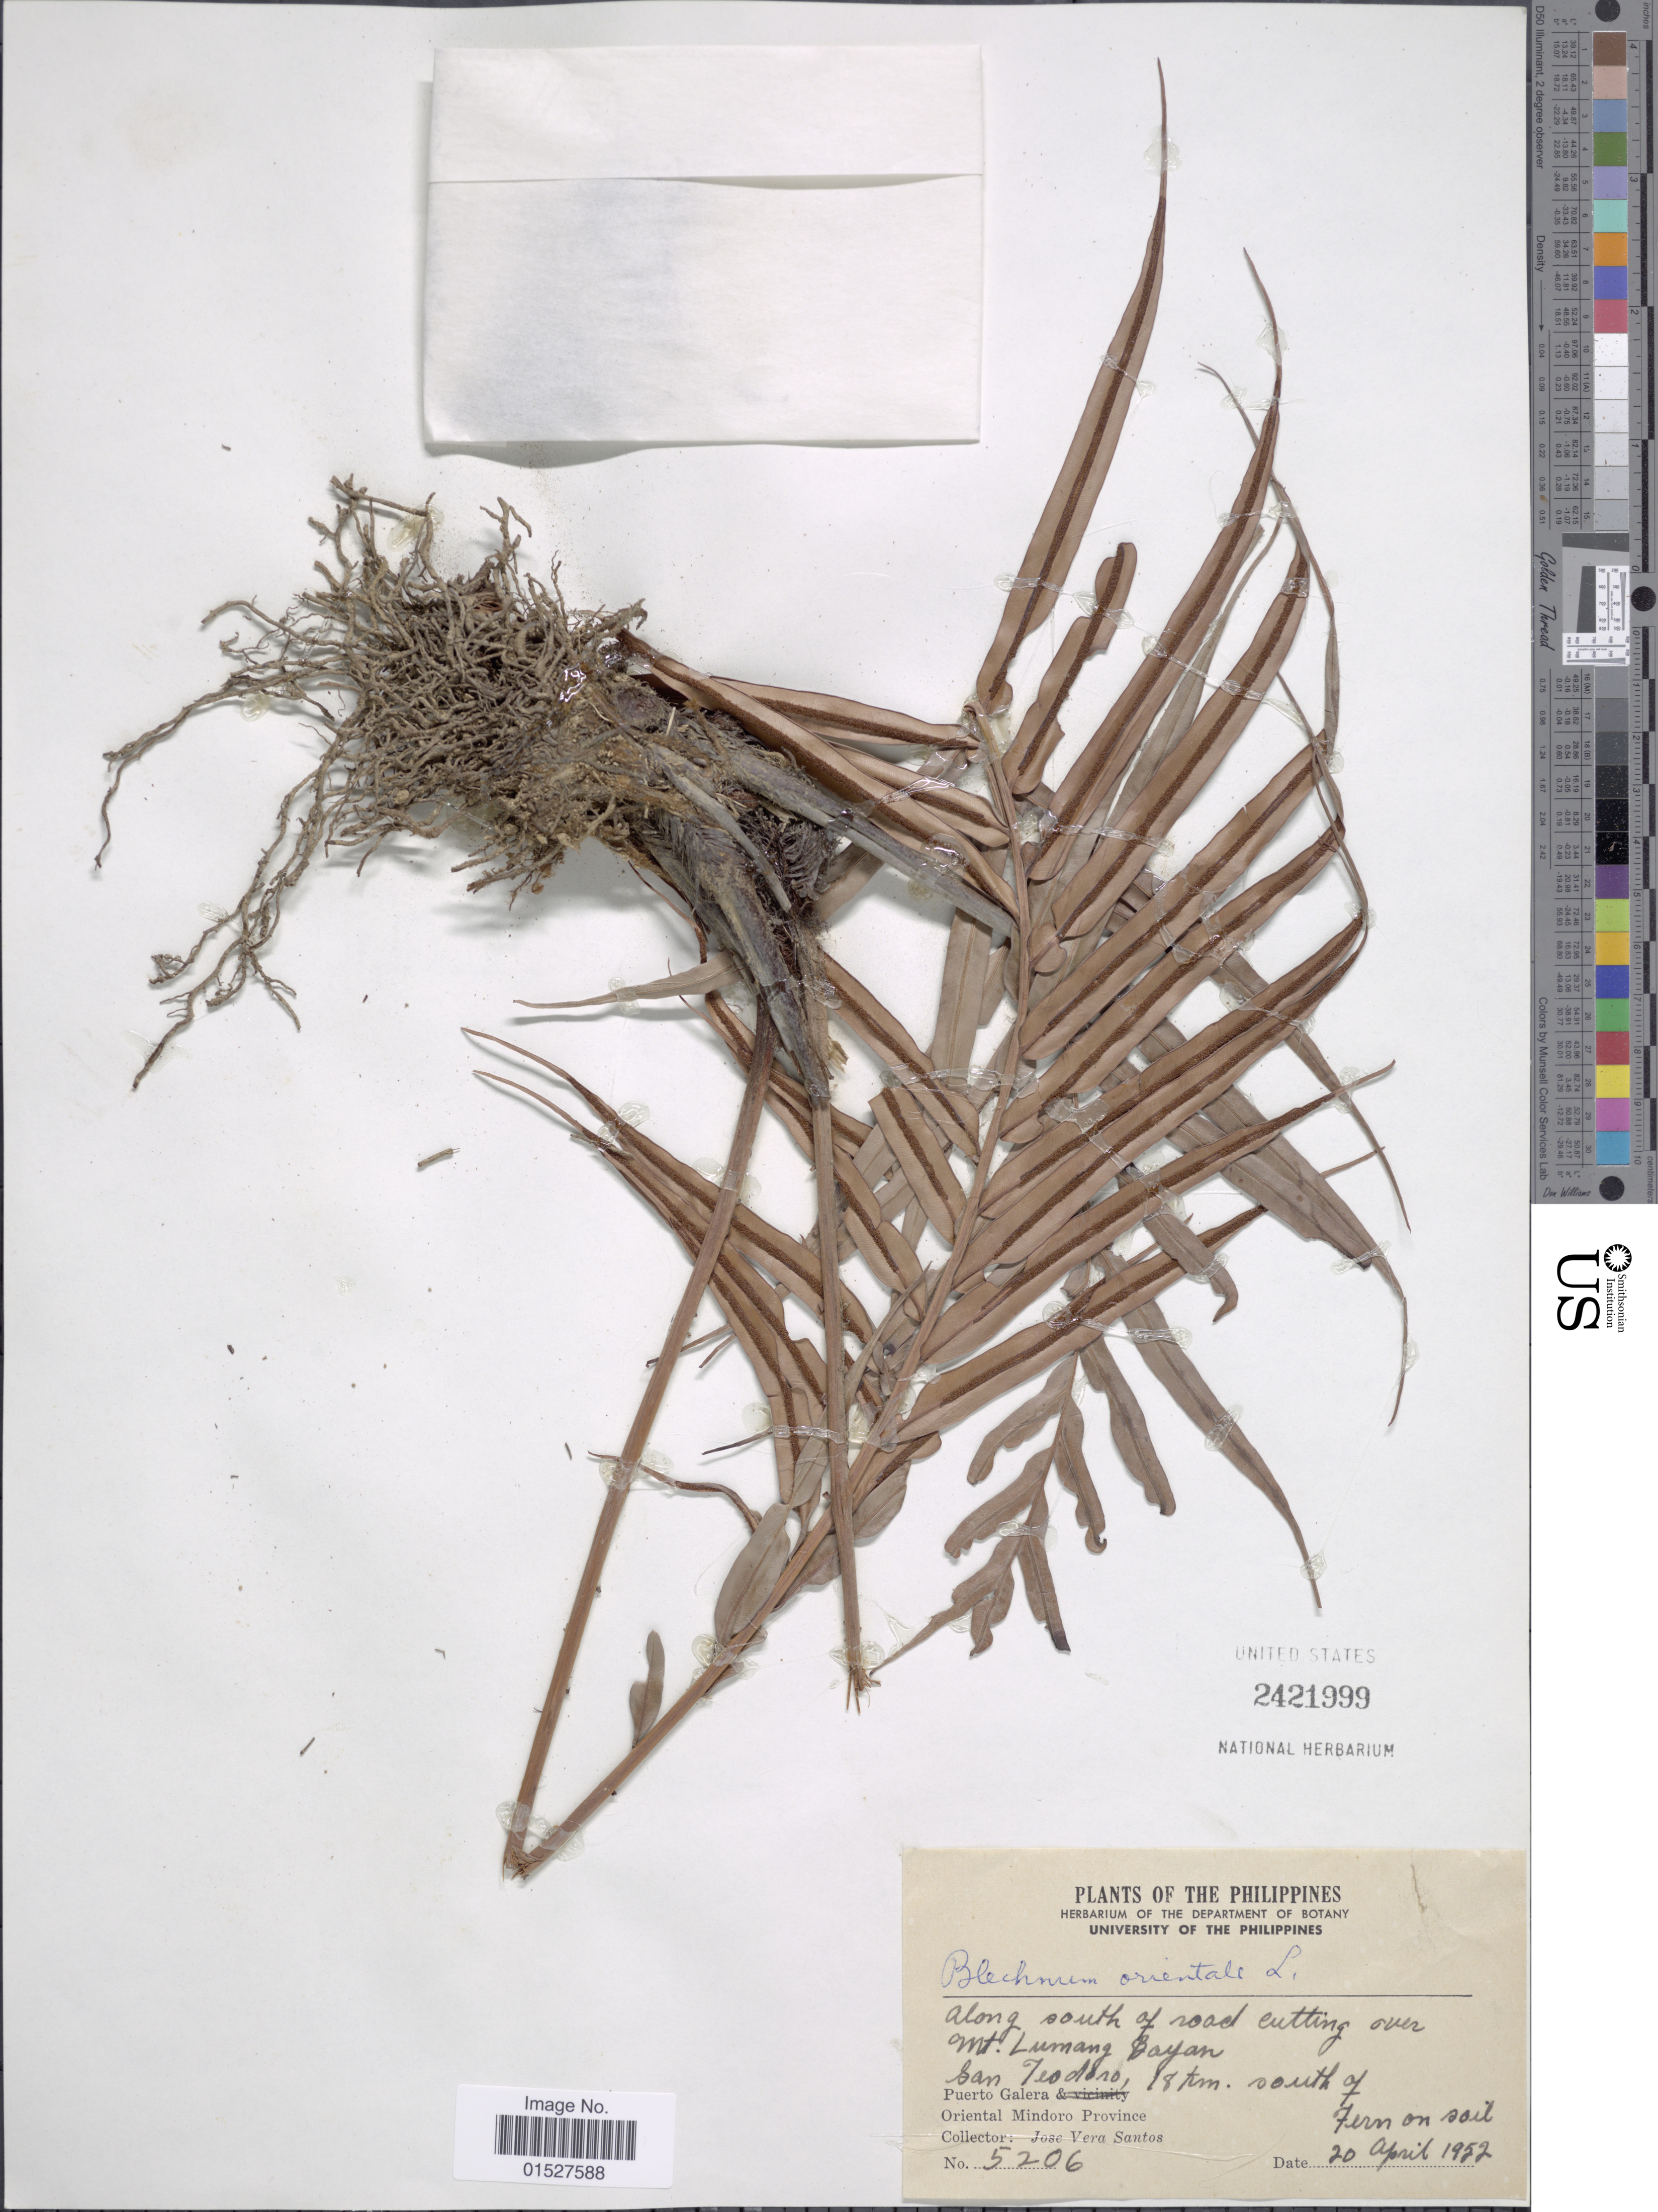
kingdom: Plantae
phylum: Tracheophyta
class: Polypodiopsida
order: Polypodiales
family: Blechnaceae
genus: Blechnum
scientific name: Blechnum orientale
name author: L.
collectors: J. Vera Santos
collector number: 5206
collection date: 1952-04-20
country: Philippines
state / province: Mimaropa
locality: Puerto Galera. Oriental Mindoro Province. Along south of road cutting over Mt. Lunang Bayan. San Tisodoro. 18 km. south of.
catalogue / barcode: US 2421999